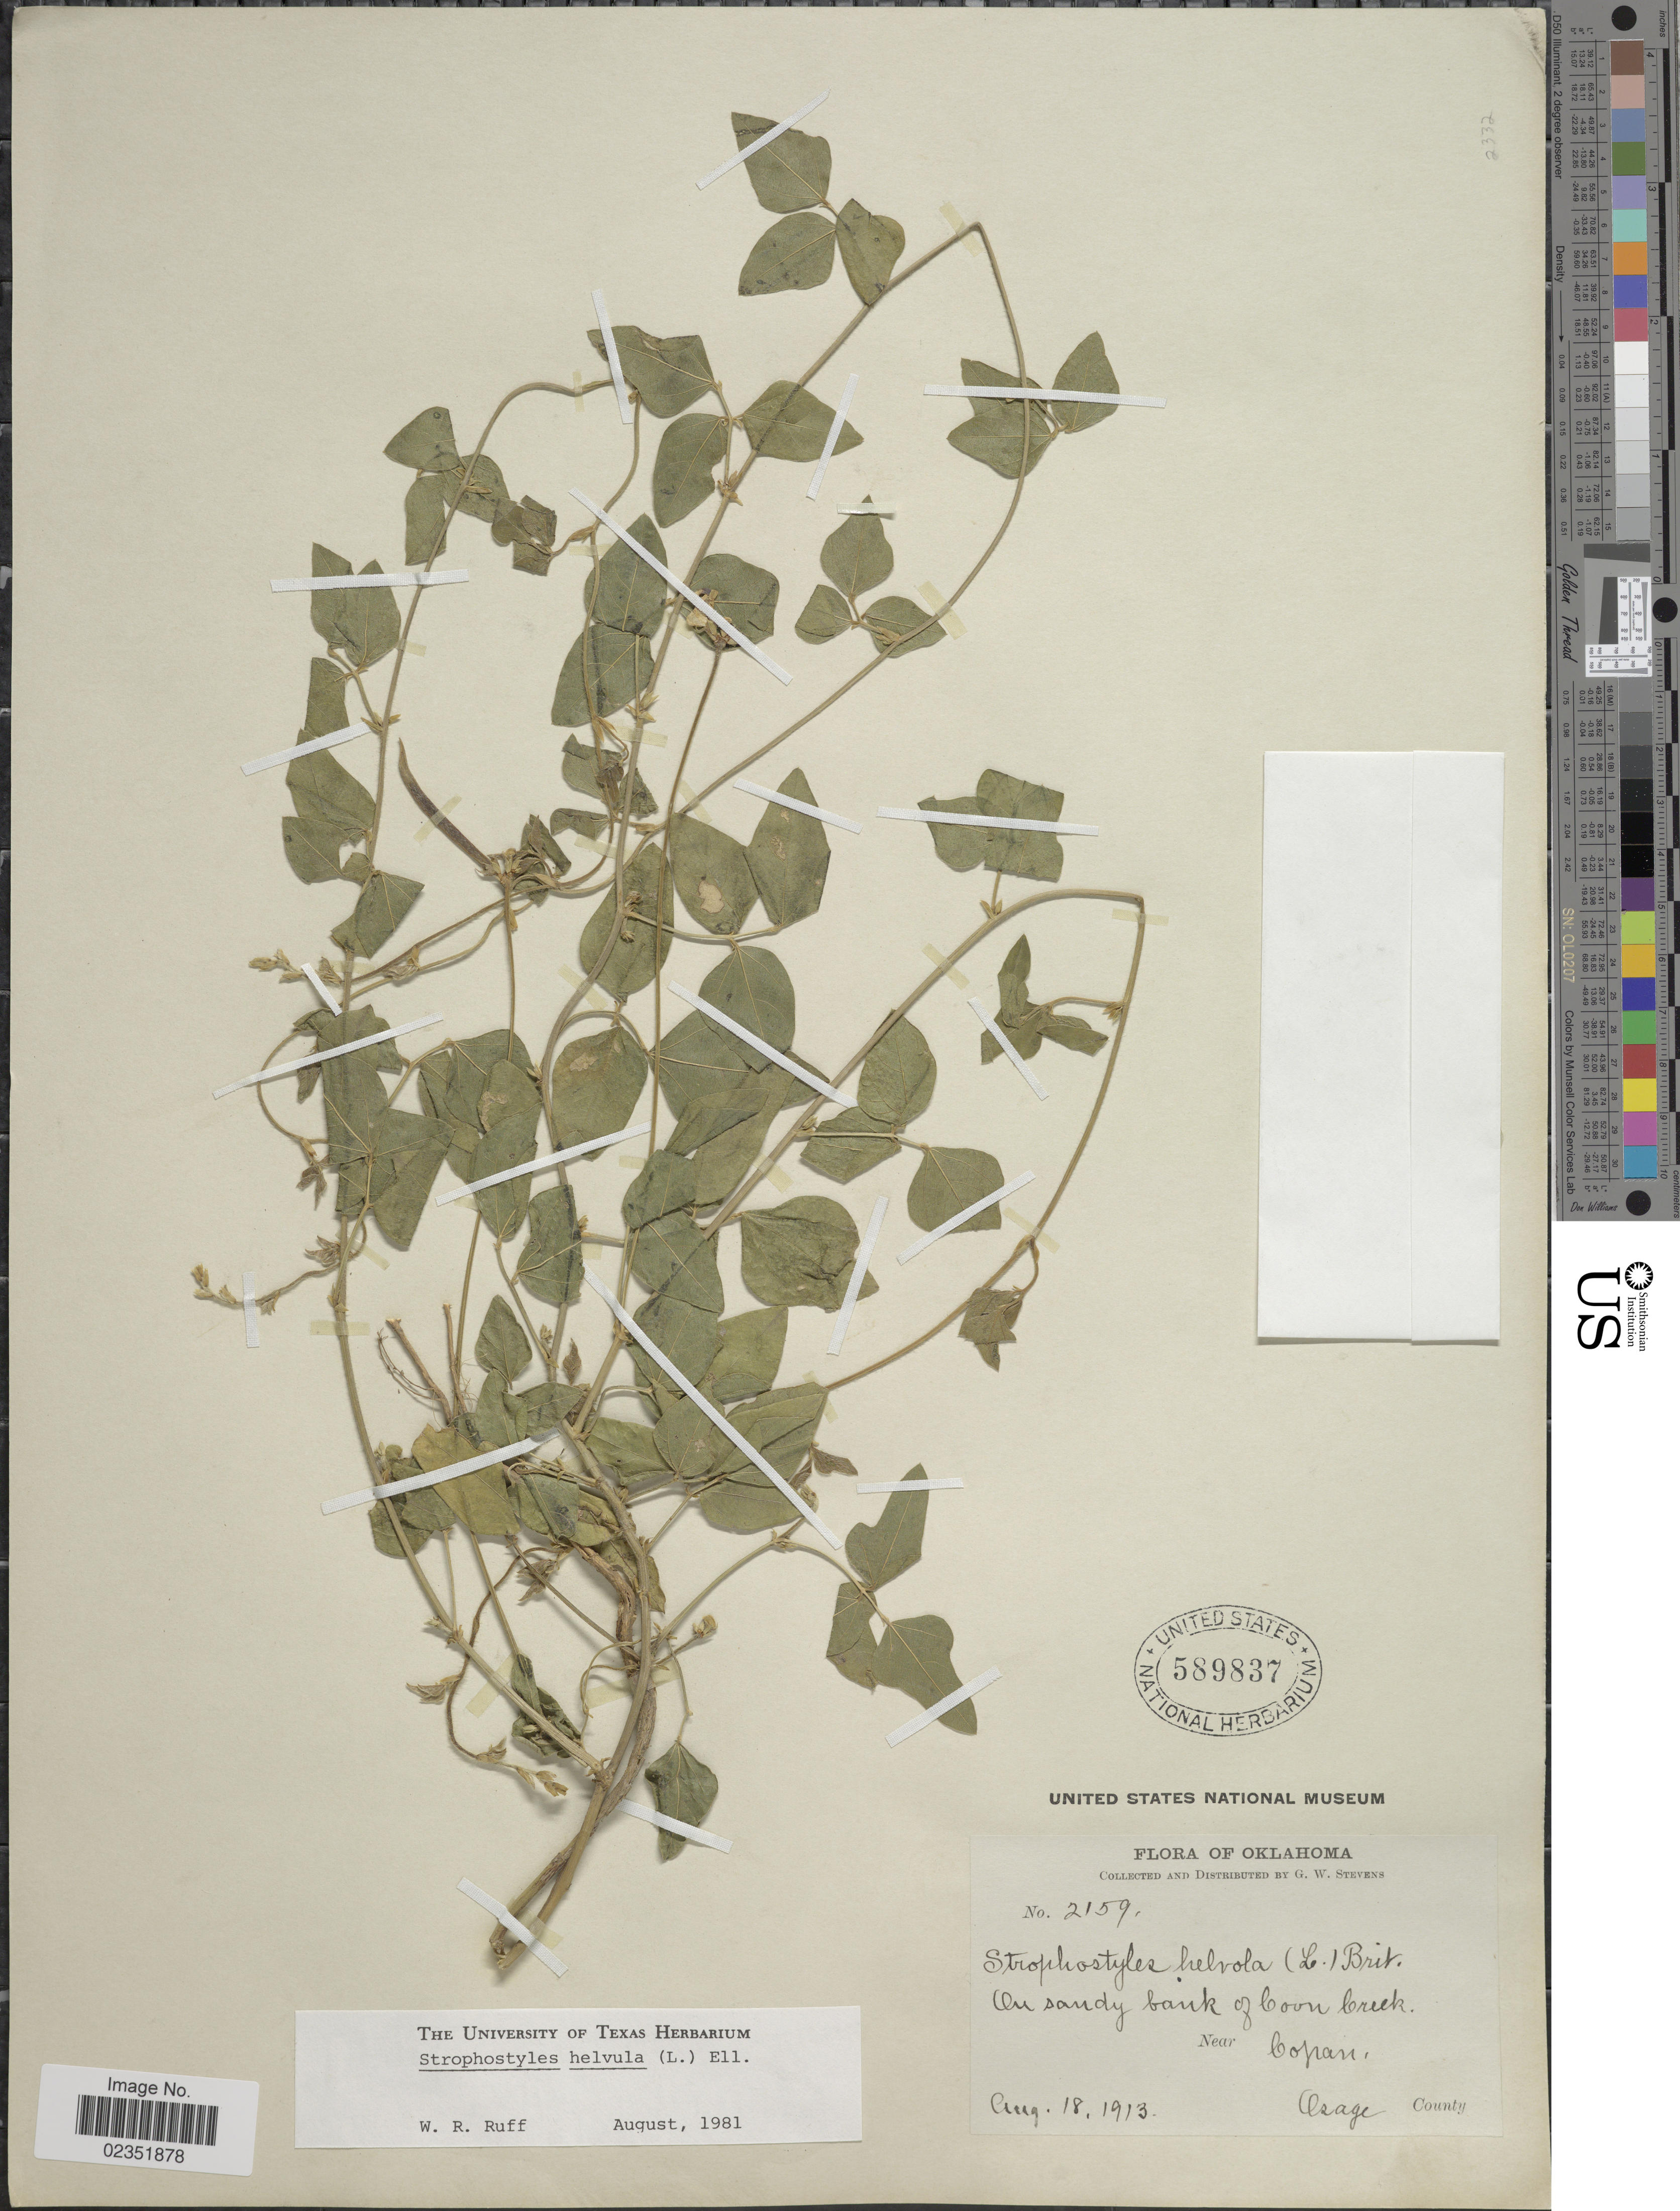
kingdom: Plantae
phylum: Tracheophyta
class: Magnoliopsida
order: Fabales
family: Fabaceae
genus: Strophostyles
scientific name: Strophostyles helvola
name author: (L.) Elliott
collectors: G. W. Stevens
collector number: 2159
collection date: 1913-08-18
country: United States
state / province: Oklahoma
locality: On sandy bank of Coon Creek, Near Copan, Ozage County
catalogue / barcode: US 589837